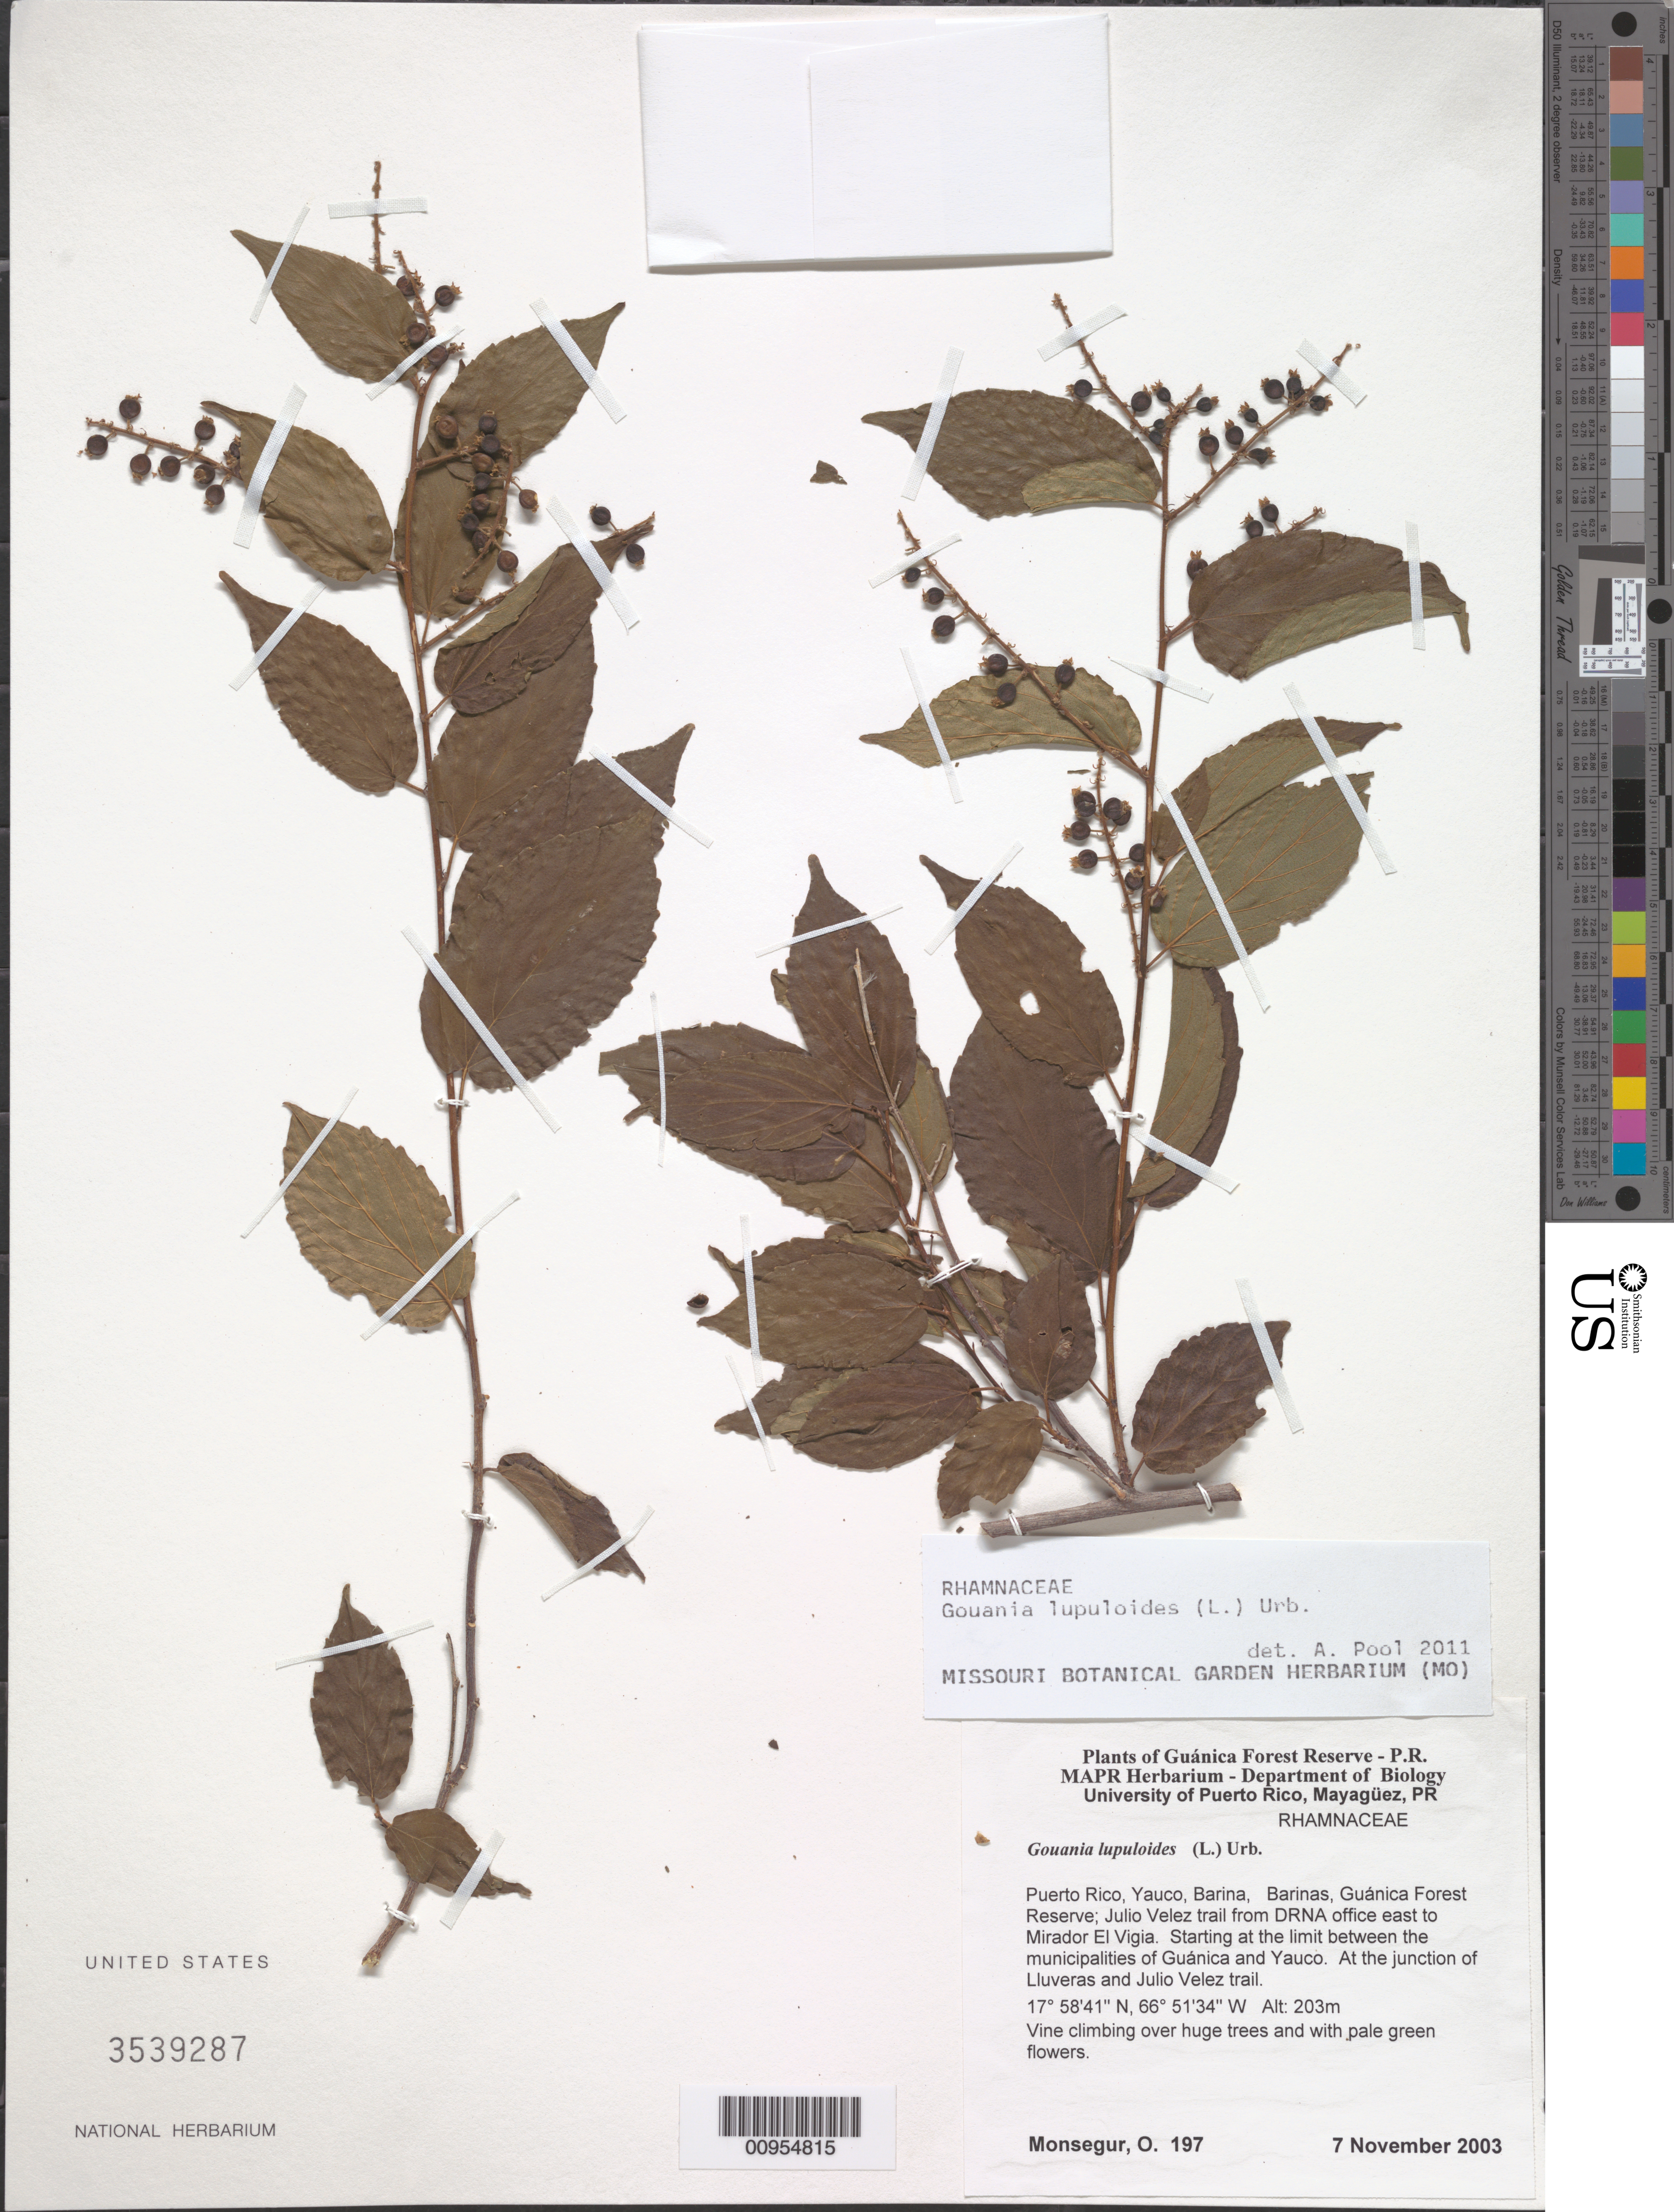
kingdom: Plantae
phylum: Tracheophyta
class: Magnoliopsida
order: Rosales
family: Rhamnaceae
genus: Gouania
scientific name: Gouania lupuloides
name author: (L.) Urb.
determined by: Pool, A., (MO), Missouri Botanical Garden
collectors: O. Monsegur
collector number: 197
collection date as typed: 07 Nov 2003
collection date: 2003-11-07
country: Puerto Rico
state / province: Yauco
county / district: Barina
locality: Guánica Forest Reserve; Barinas, Julio Vélez trail from DRNA office east to Mirador El Vigia. Starting at the limit between the municipalities of Guánica and Yauco.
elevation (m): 203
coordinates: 17.58407, 66.51338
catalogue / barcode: US 3539287